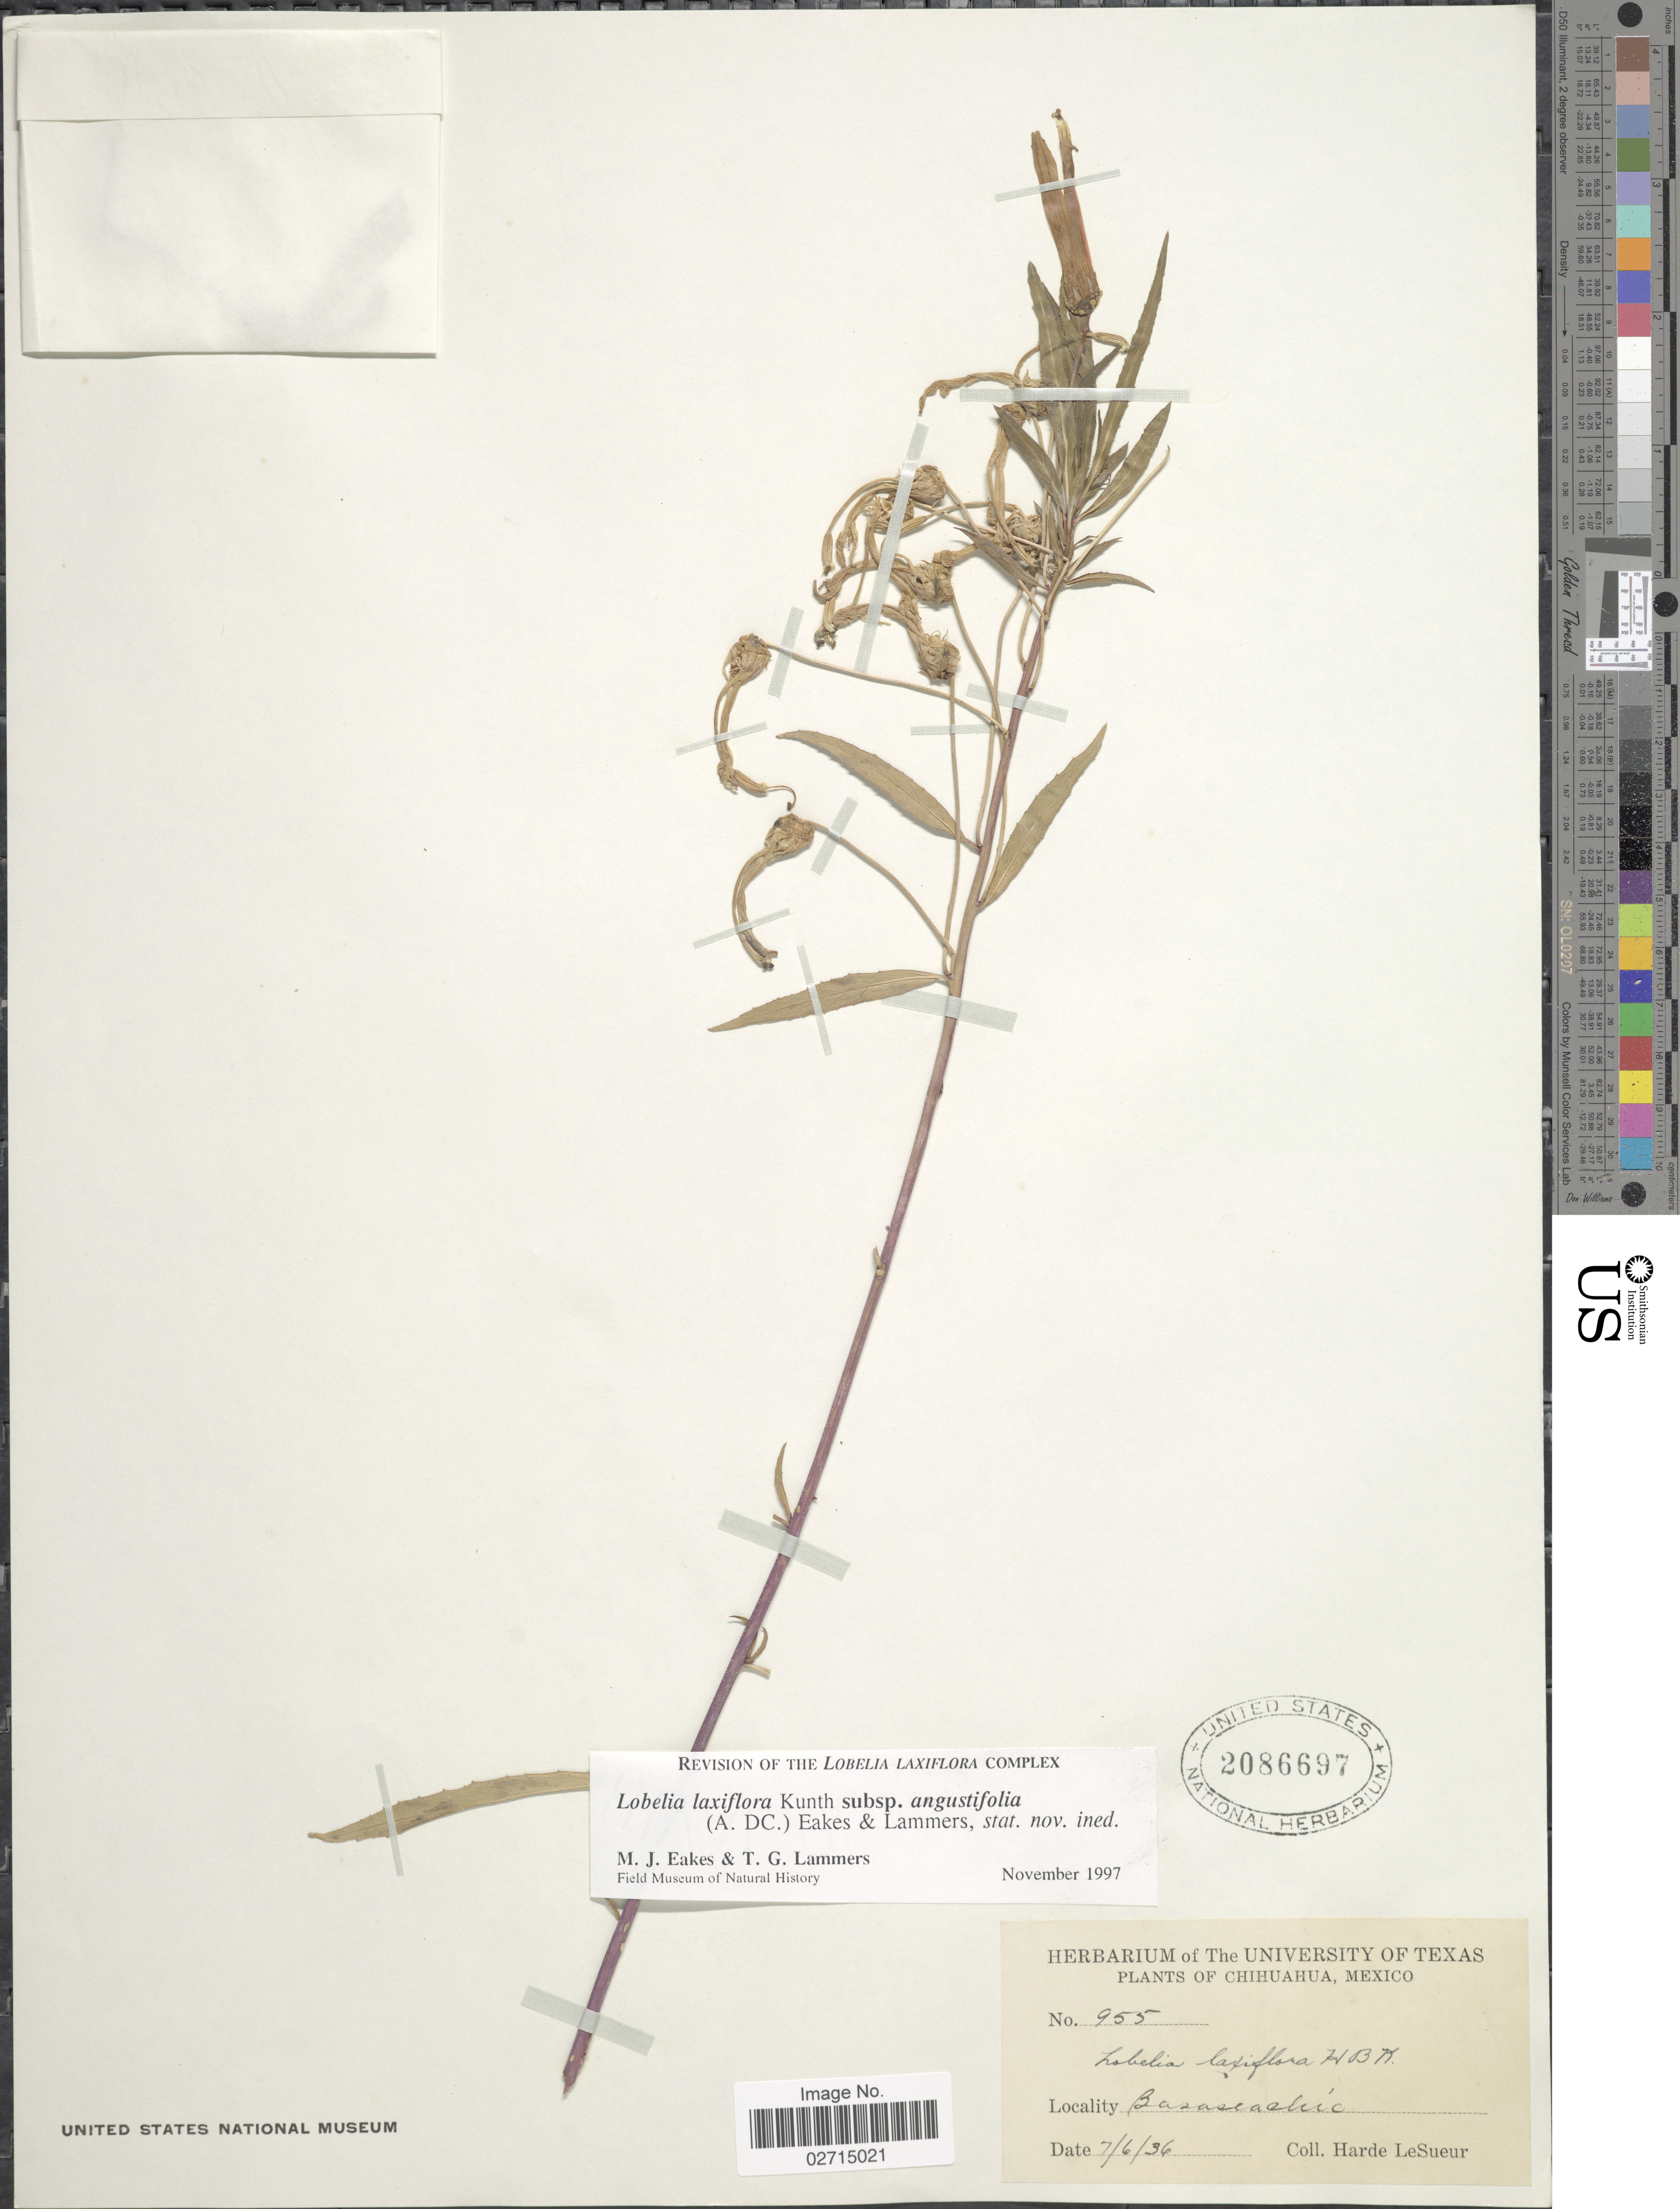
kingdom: Plantae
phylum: Tracheophyta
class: Magnoliopsida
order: Asterales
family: Campanulaceae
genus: Leptocodon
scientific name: Leptocodon laxiflora var. angustifolia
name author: A. DC.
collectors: H. LeSueur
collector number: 955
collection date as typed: Transcribed d/m/y: 7/6/36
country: Mexico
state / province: Chihuahua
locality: Chihuahua, Mexico, Basascachic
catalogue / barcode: US 2086697